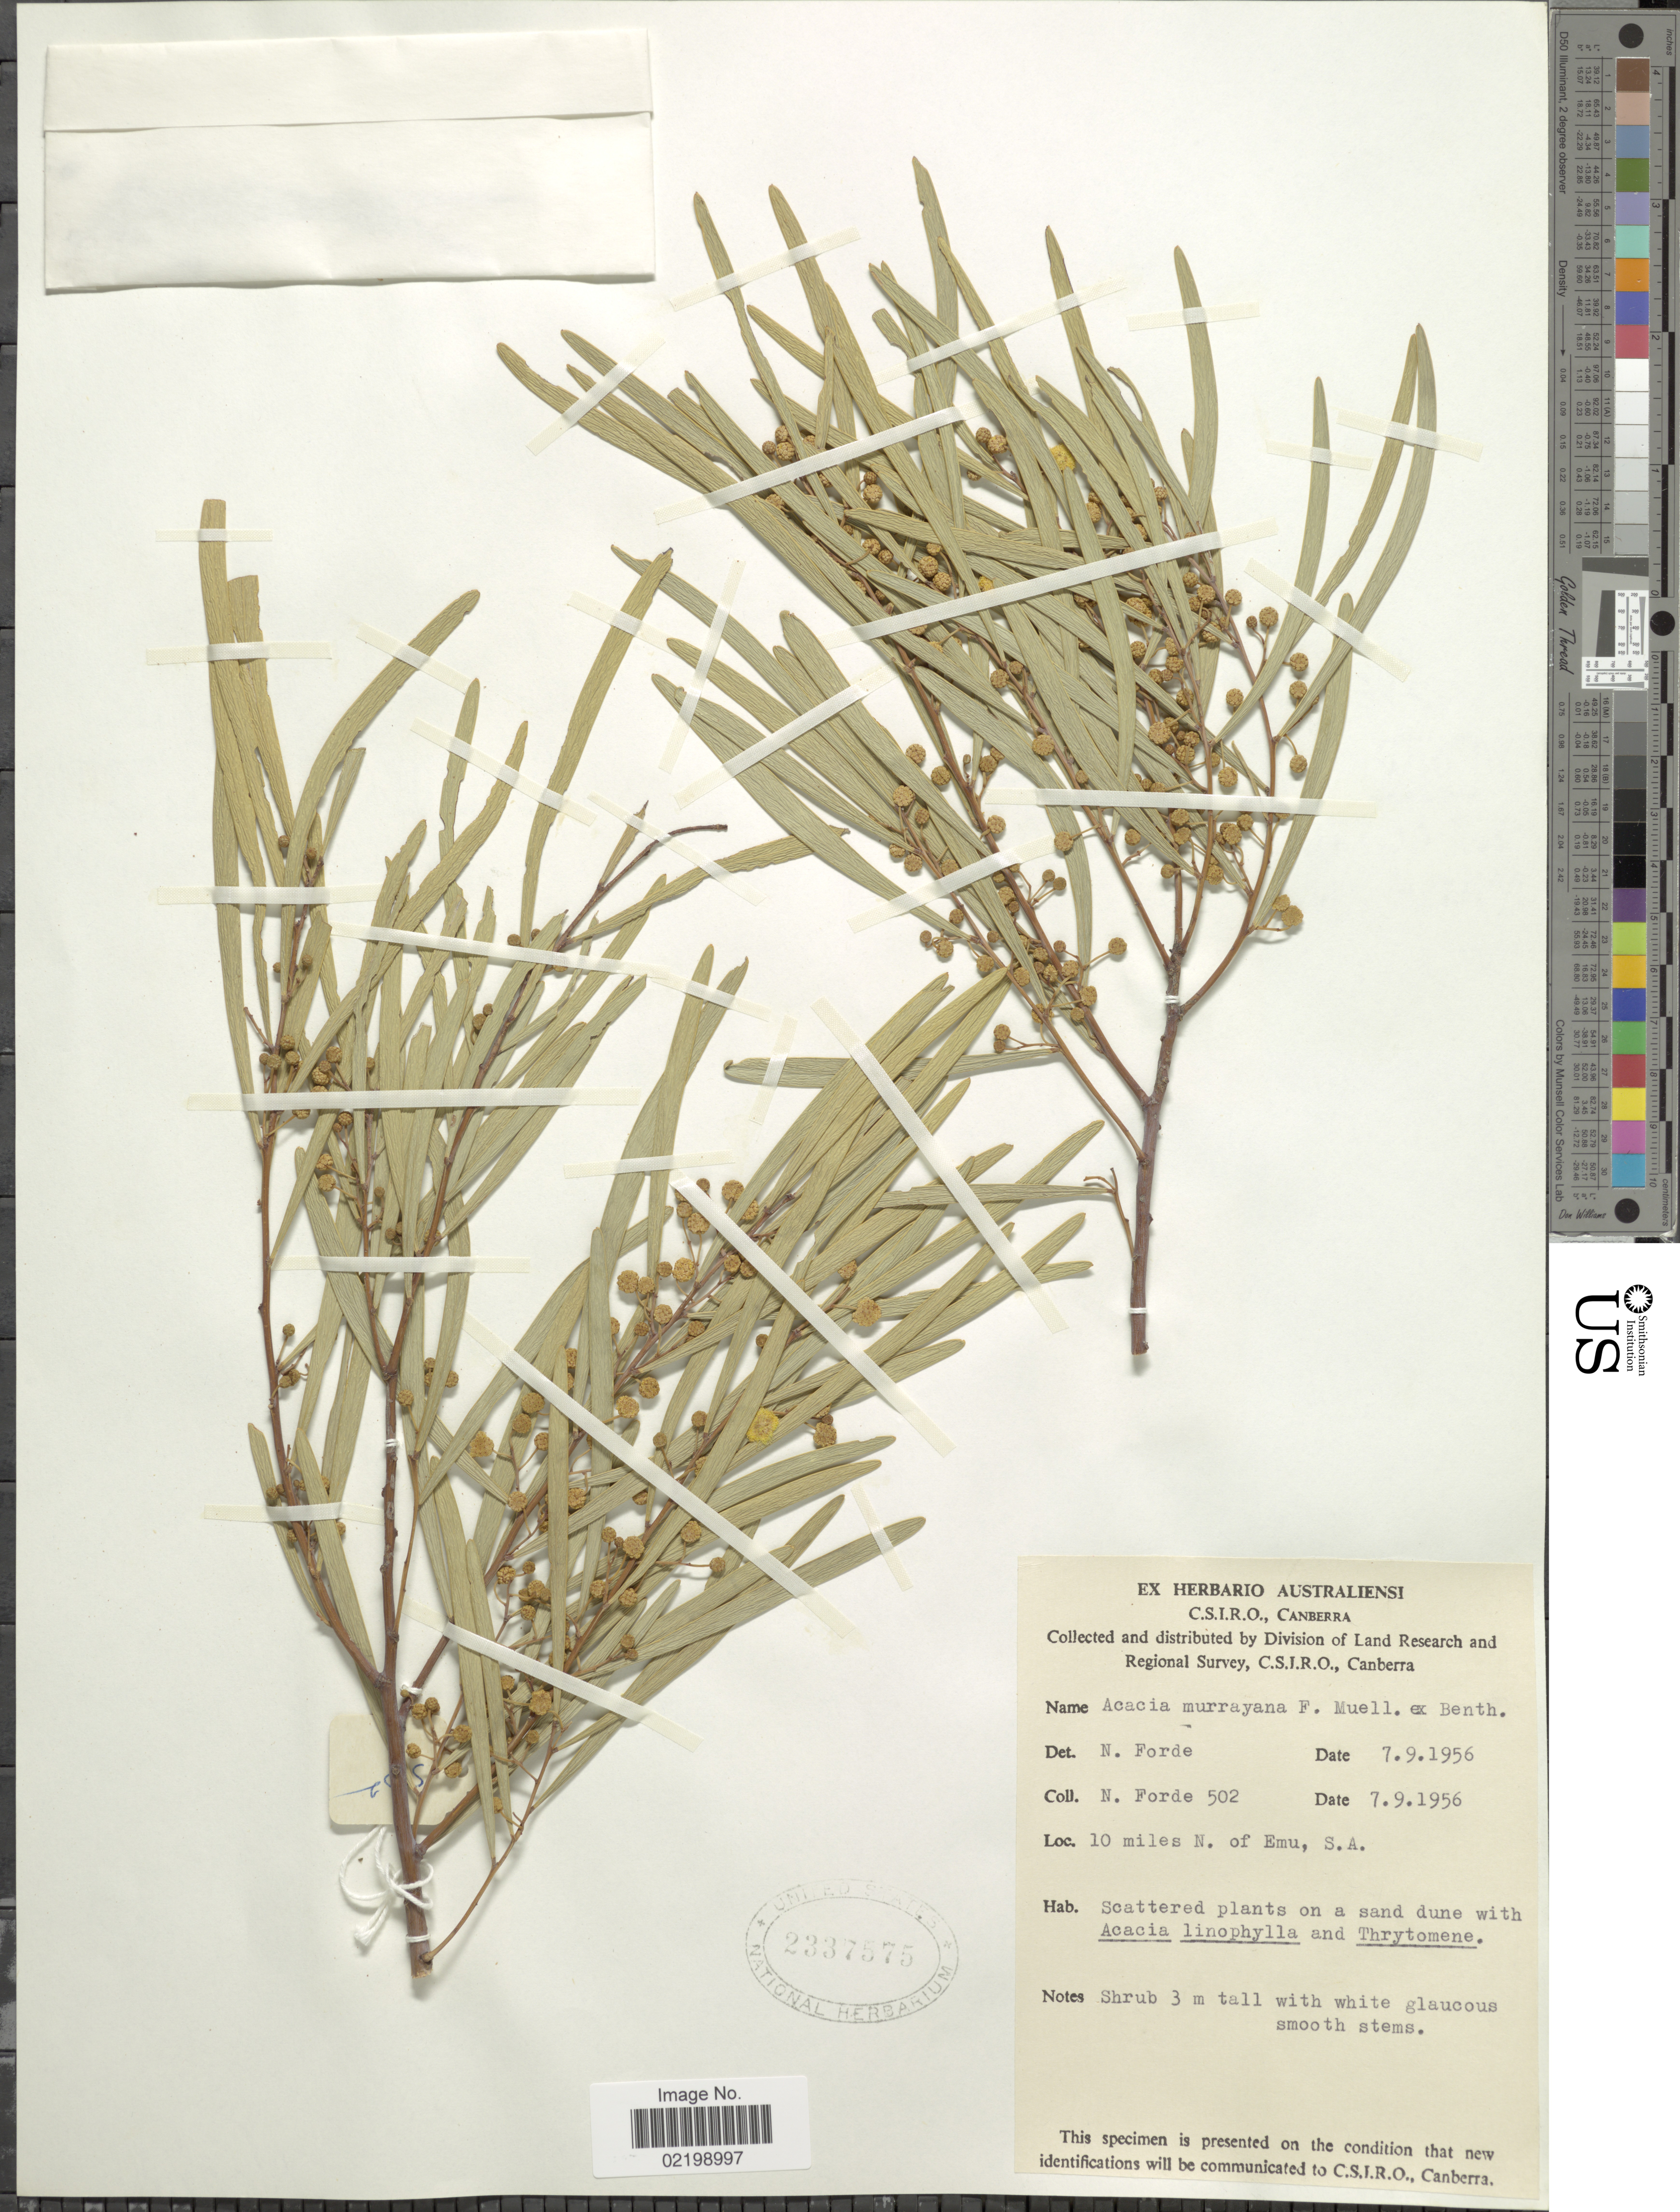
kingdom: Plantae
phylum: Tracheophyta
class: Magnoliopsida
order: Fabales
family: Fabaceae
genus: Acacia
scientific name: Acacia murrayana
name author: Benth.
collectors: N. Forde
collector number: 502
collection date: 1956-09-07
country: Australia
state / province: South Australia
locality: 10 miles N. of Emu, S.A.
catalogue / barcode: US 2337575